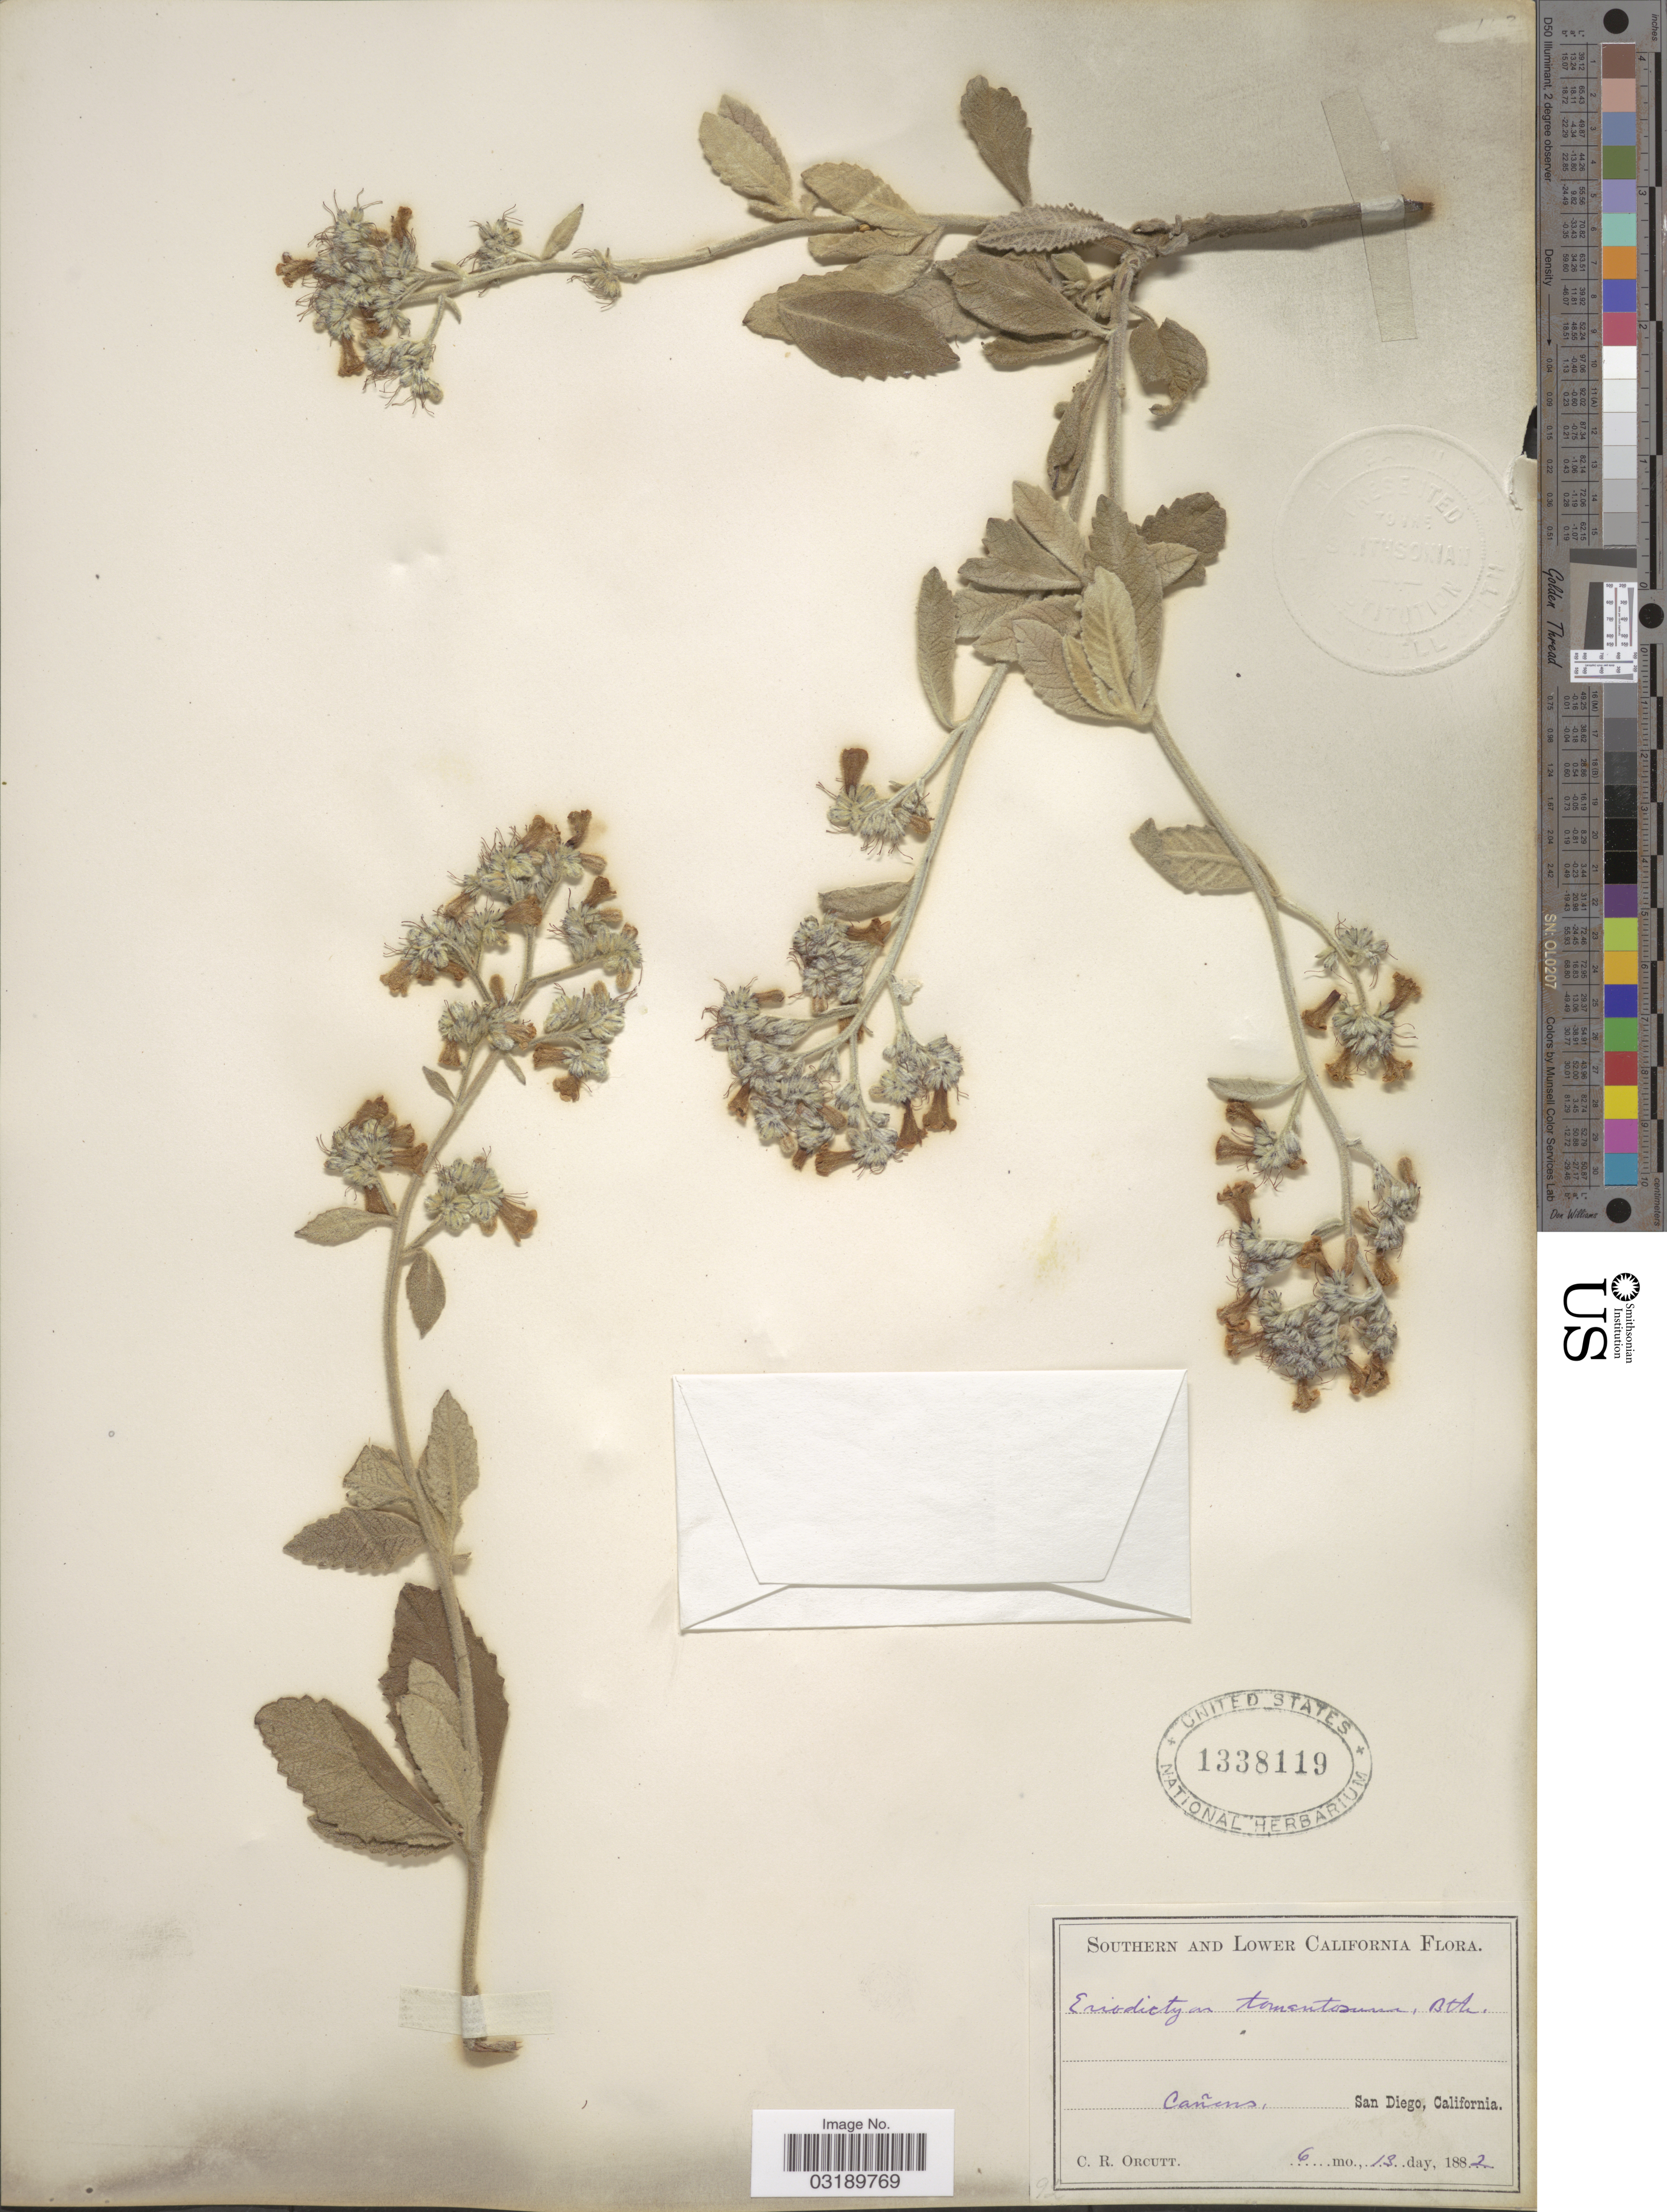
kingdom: Plantae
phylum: Tracheophyta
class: Magnoliopsida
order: Boraginales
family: Namaceae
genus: Eriodictyon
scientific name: Eriodictyon crassifolium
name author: Benth.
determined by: Rogers, Z. S.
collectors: C. R. Orcutt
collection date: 1882-06-13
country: United States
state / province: California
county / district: San Diego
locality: Southern California. Cañons, San Diego.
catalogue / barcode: US 1338119